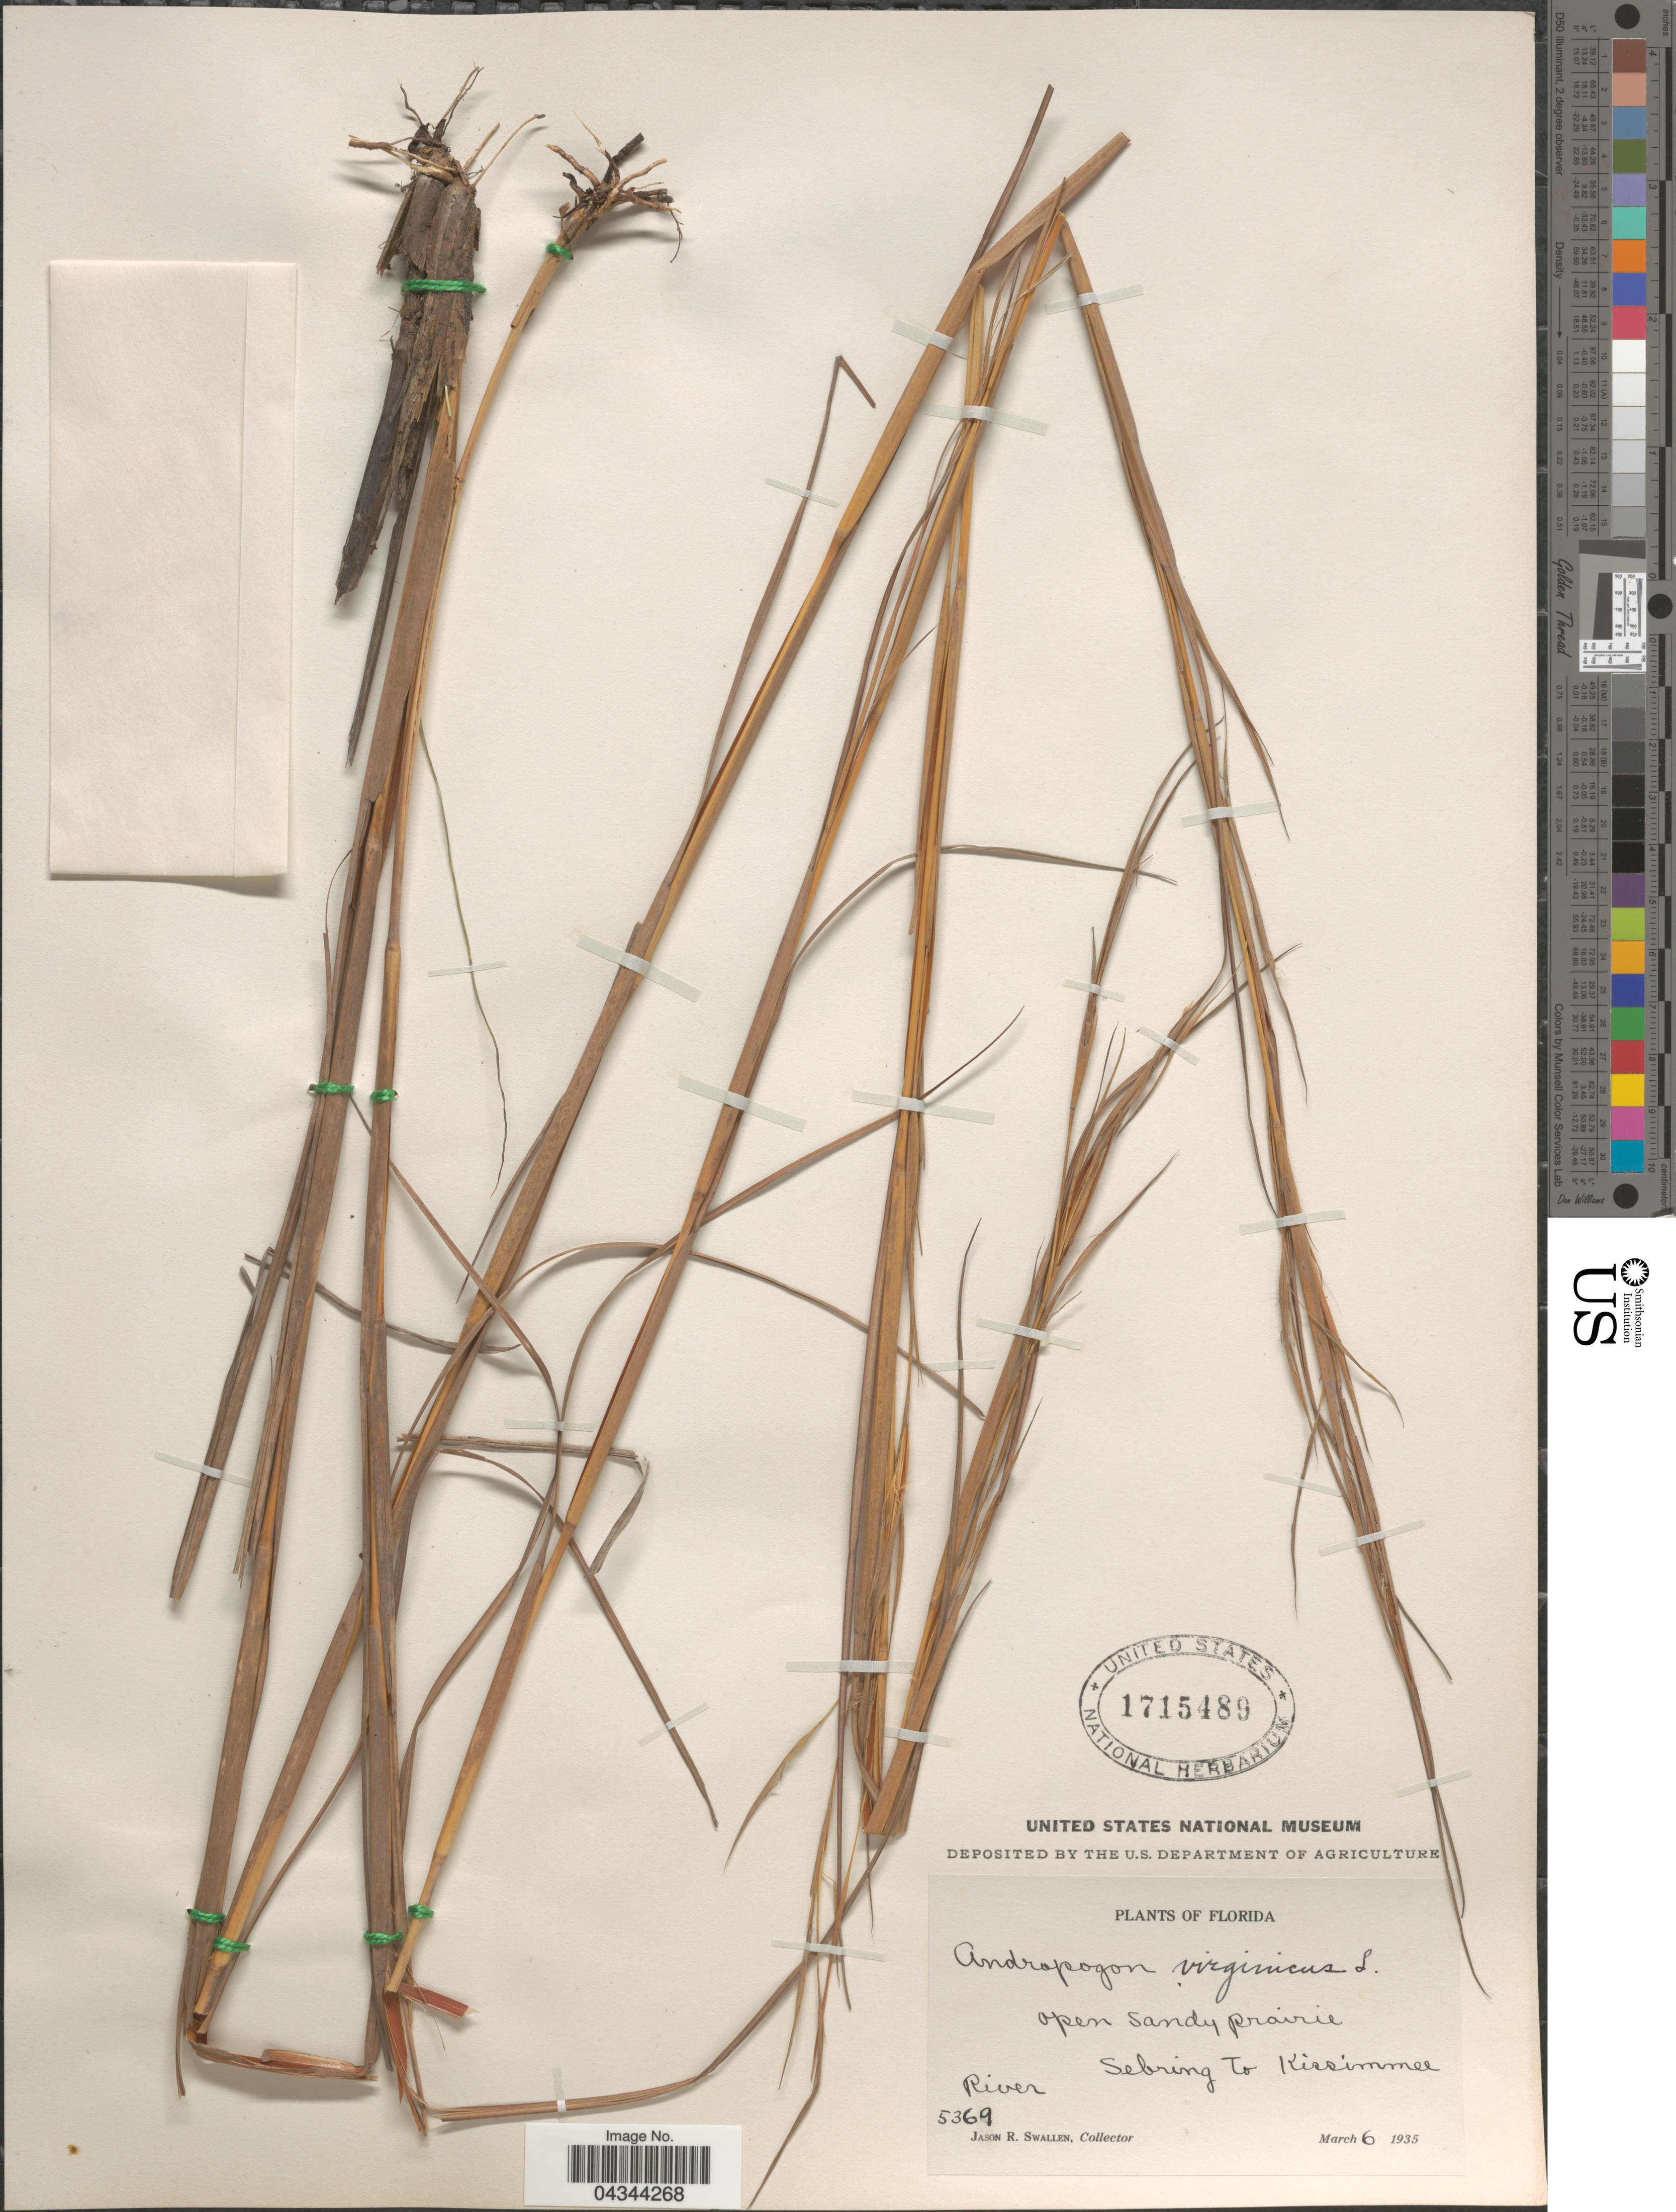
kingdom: Plantae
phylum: Tracheophyta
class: Liliopsida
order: Poales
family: Poaceae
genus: Andropogon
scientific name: Andropogon virginicus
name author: L.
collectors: J. R. Swallen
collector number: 5369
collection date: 1935-03-06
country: United States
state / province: Florida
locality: Open Sandy prairie. Sebring to Kissimmee River.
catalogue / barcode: US 1715489